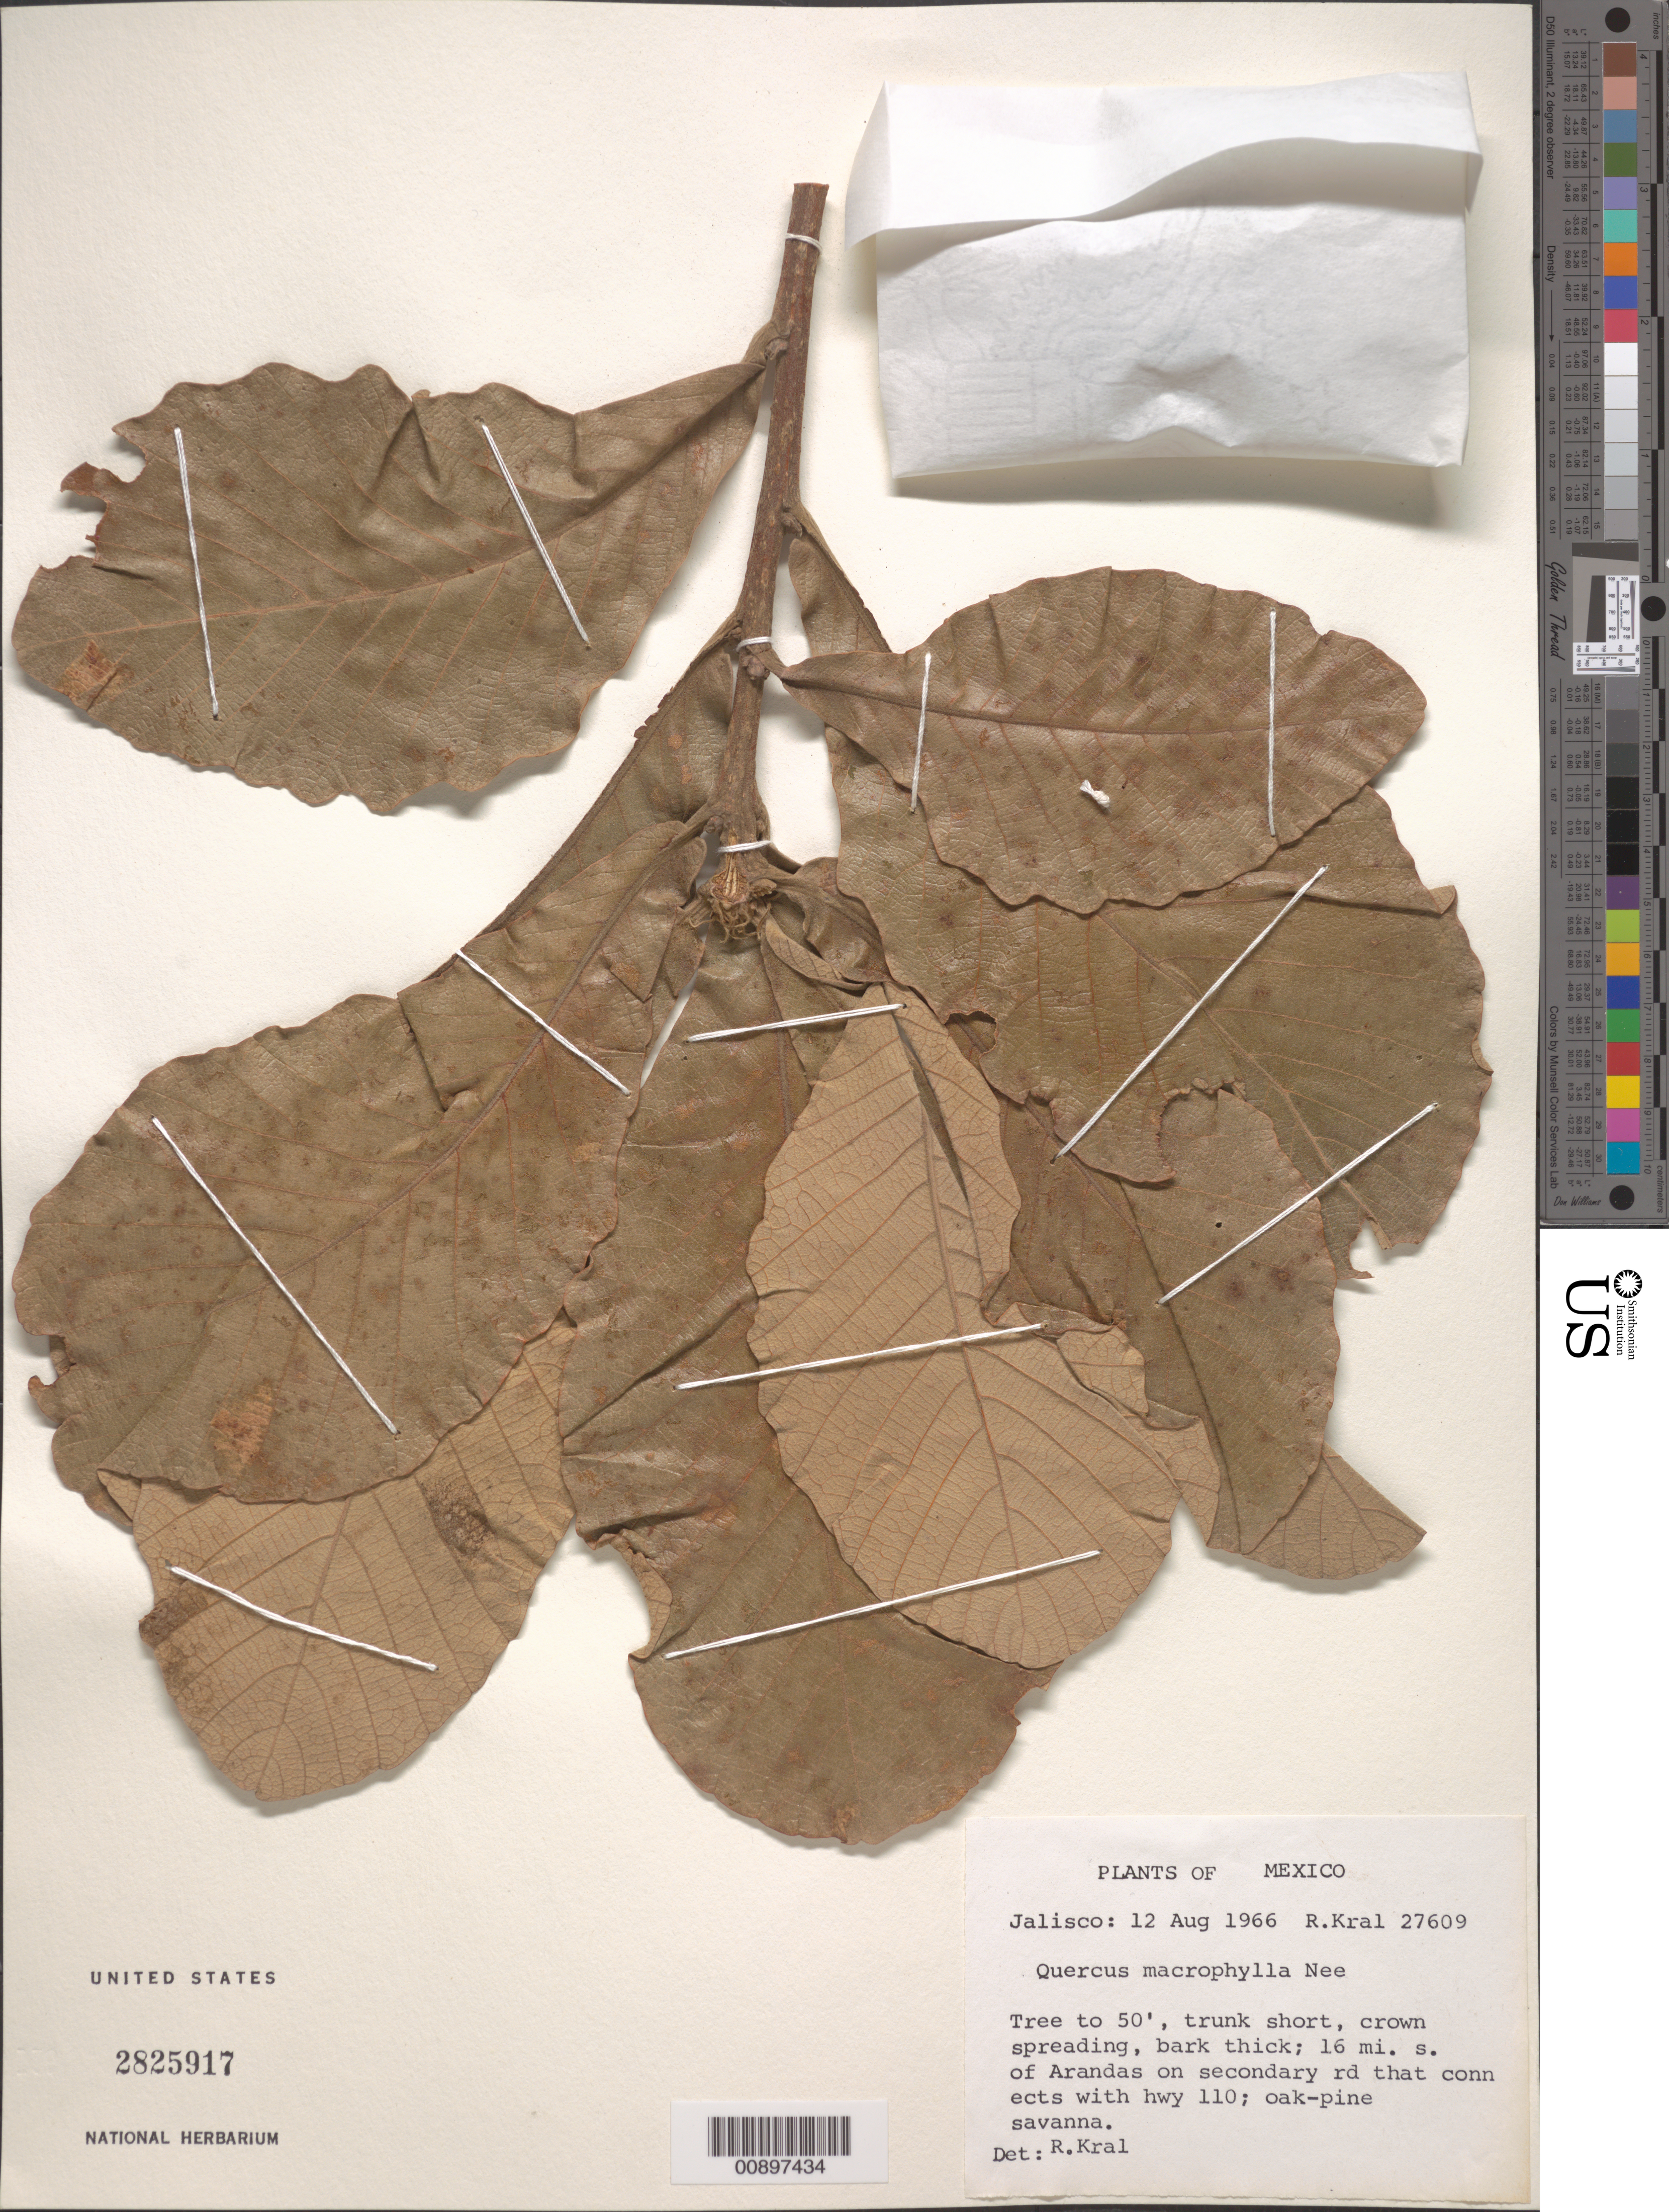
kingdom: Plantae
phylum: Tracheophyta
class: Magnoliopsida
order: Fagales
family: Fagaceae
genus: Quercus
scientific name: Quercus macrophylla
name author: Née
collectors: R. Kral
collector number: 27609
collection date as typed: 12 Aug 1966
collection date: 1966-08-12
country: Mexico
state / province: Jalisco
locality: Jalisco: 16 mi. S of Arandas on secondary rd that connects with hwy 110.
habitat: oak-pine savanna.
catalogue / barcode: US 2825917